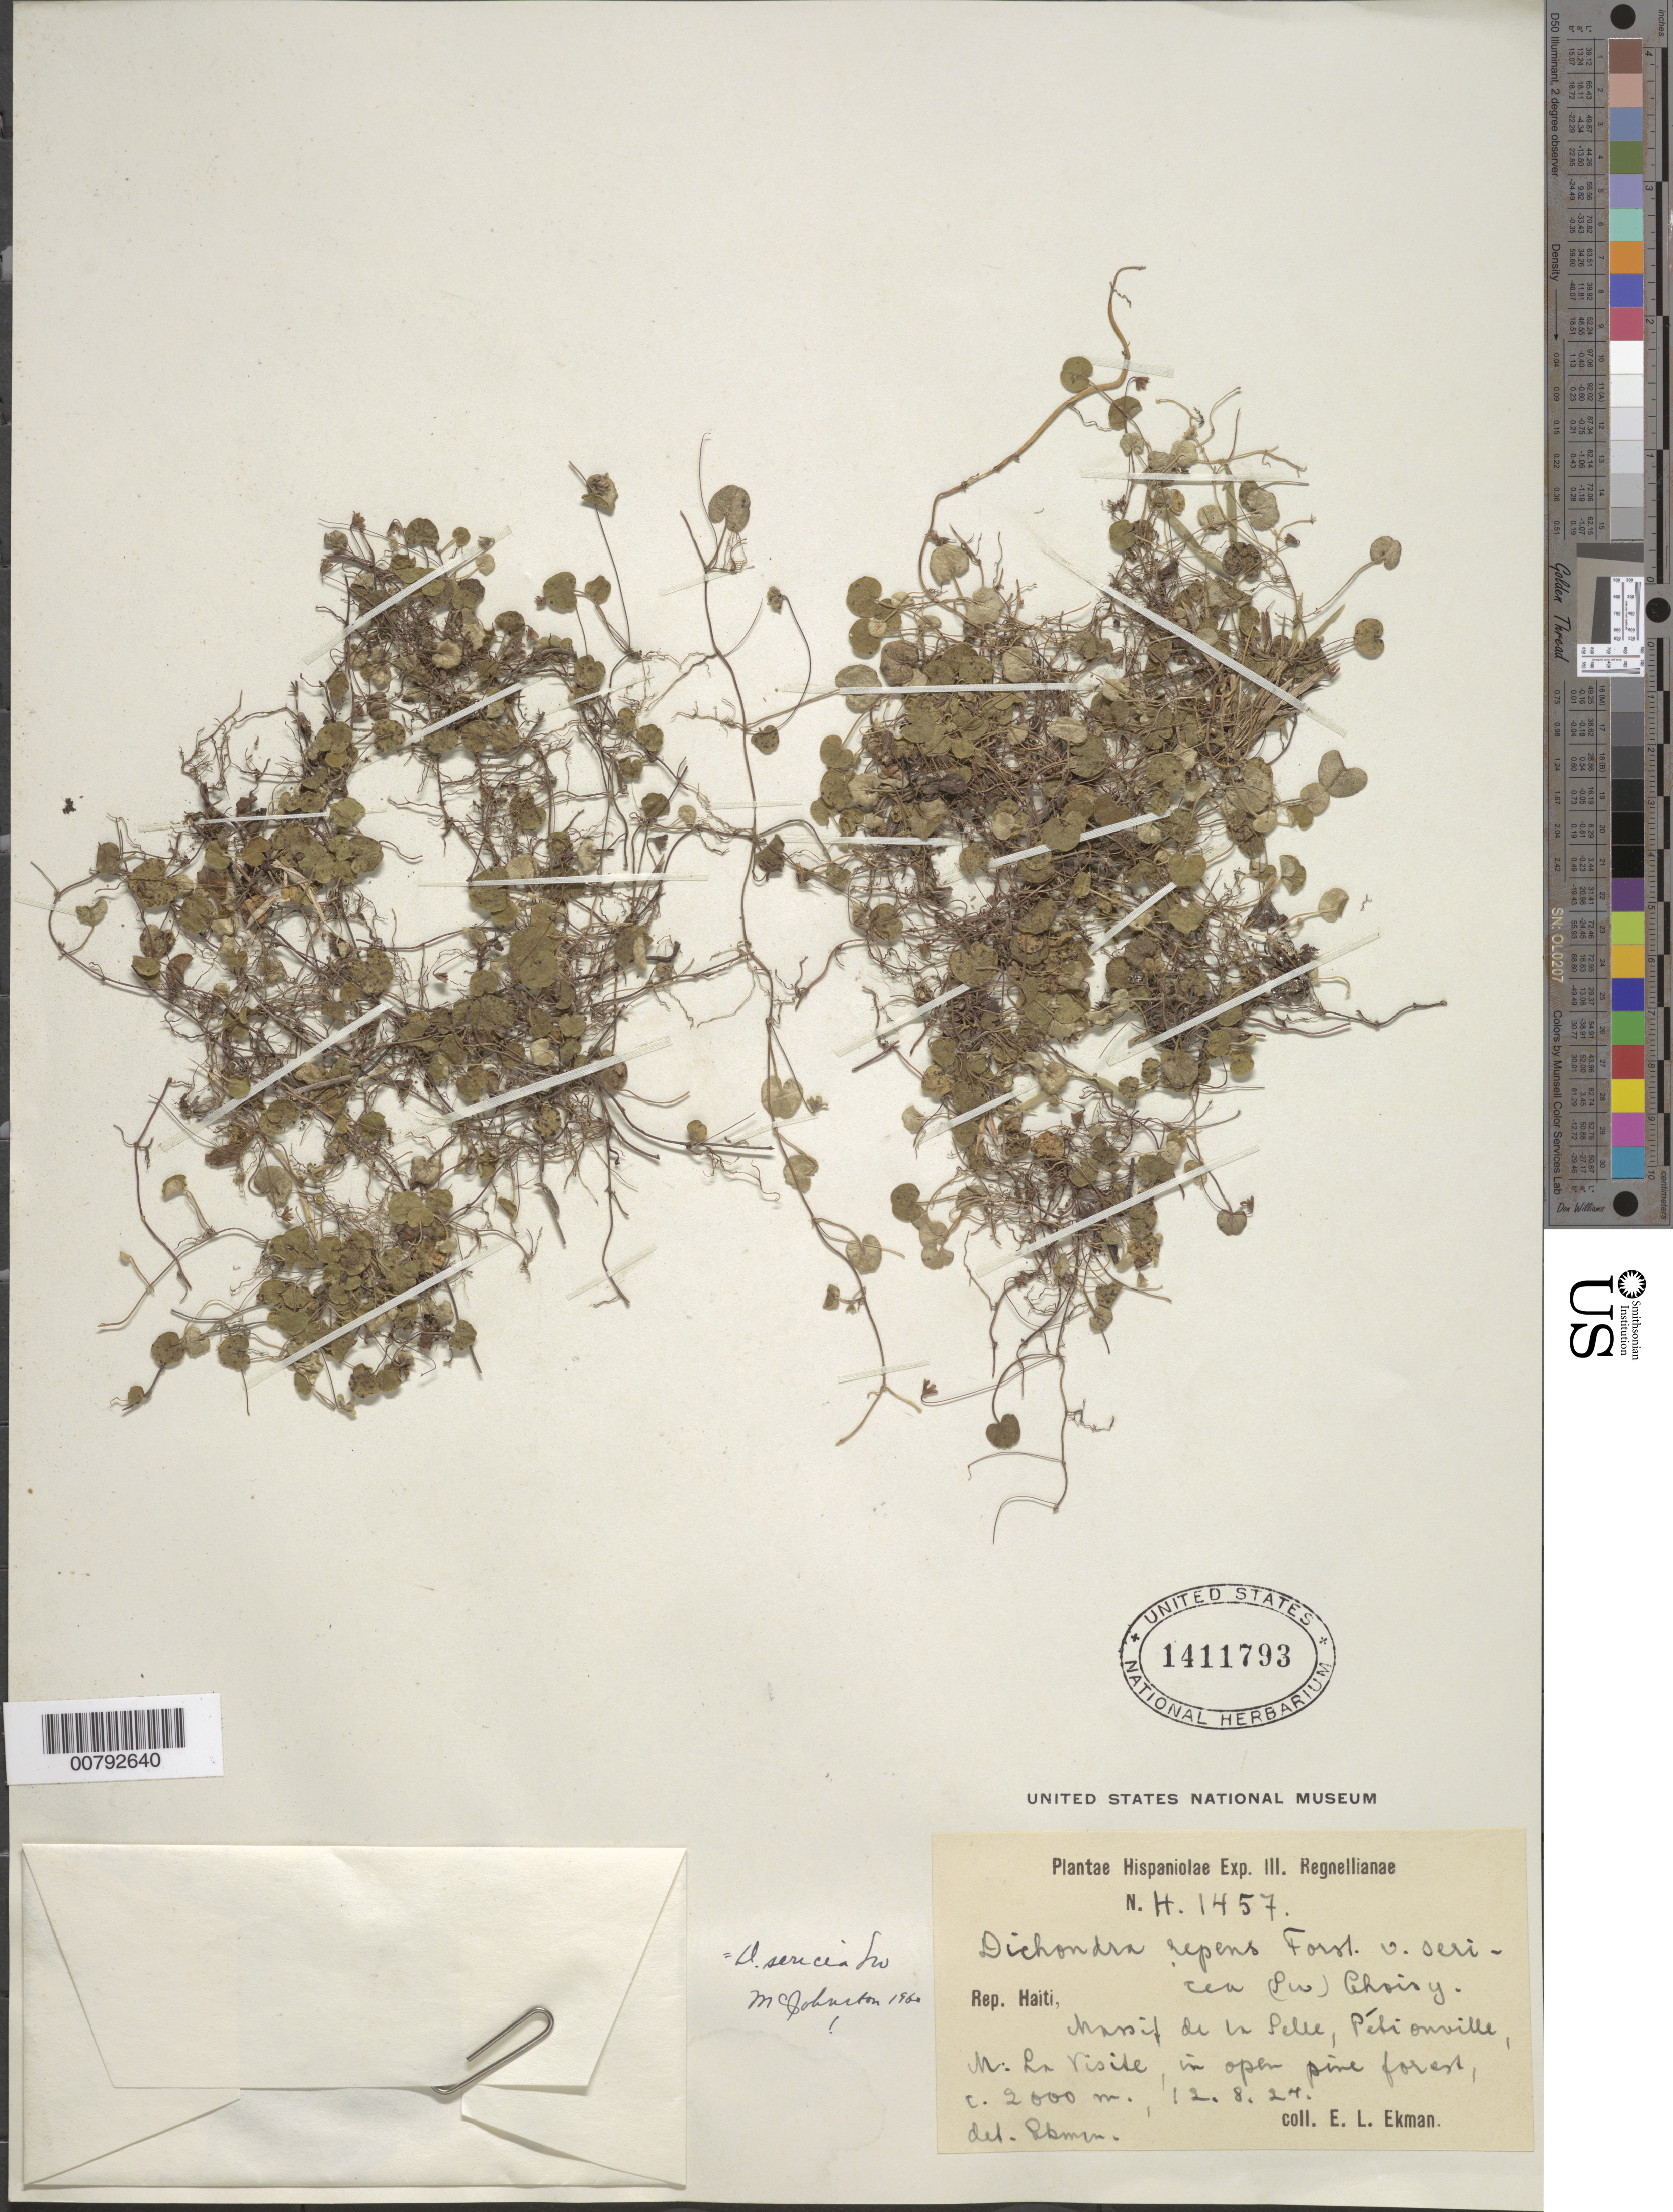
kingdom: Plantae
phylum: Tracheophyta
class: Magnoliopsida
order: Solanales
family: Convolvulaceae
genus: Dichondra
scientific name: Dichondra sericea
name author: Sw.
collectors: E. L. Ekman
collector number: H 1457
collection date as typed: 12 Aug 1924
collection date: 1924-08-12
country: Haiti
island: Hispaniola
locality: Massif de la Selle, Pétionville, M. La Visite.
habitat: In open pine forest.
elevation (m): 2000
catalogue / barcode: US 1411793